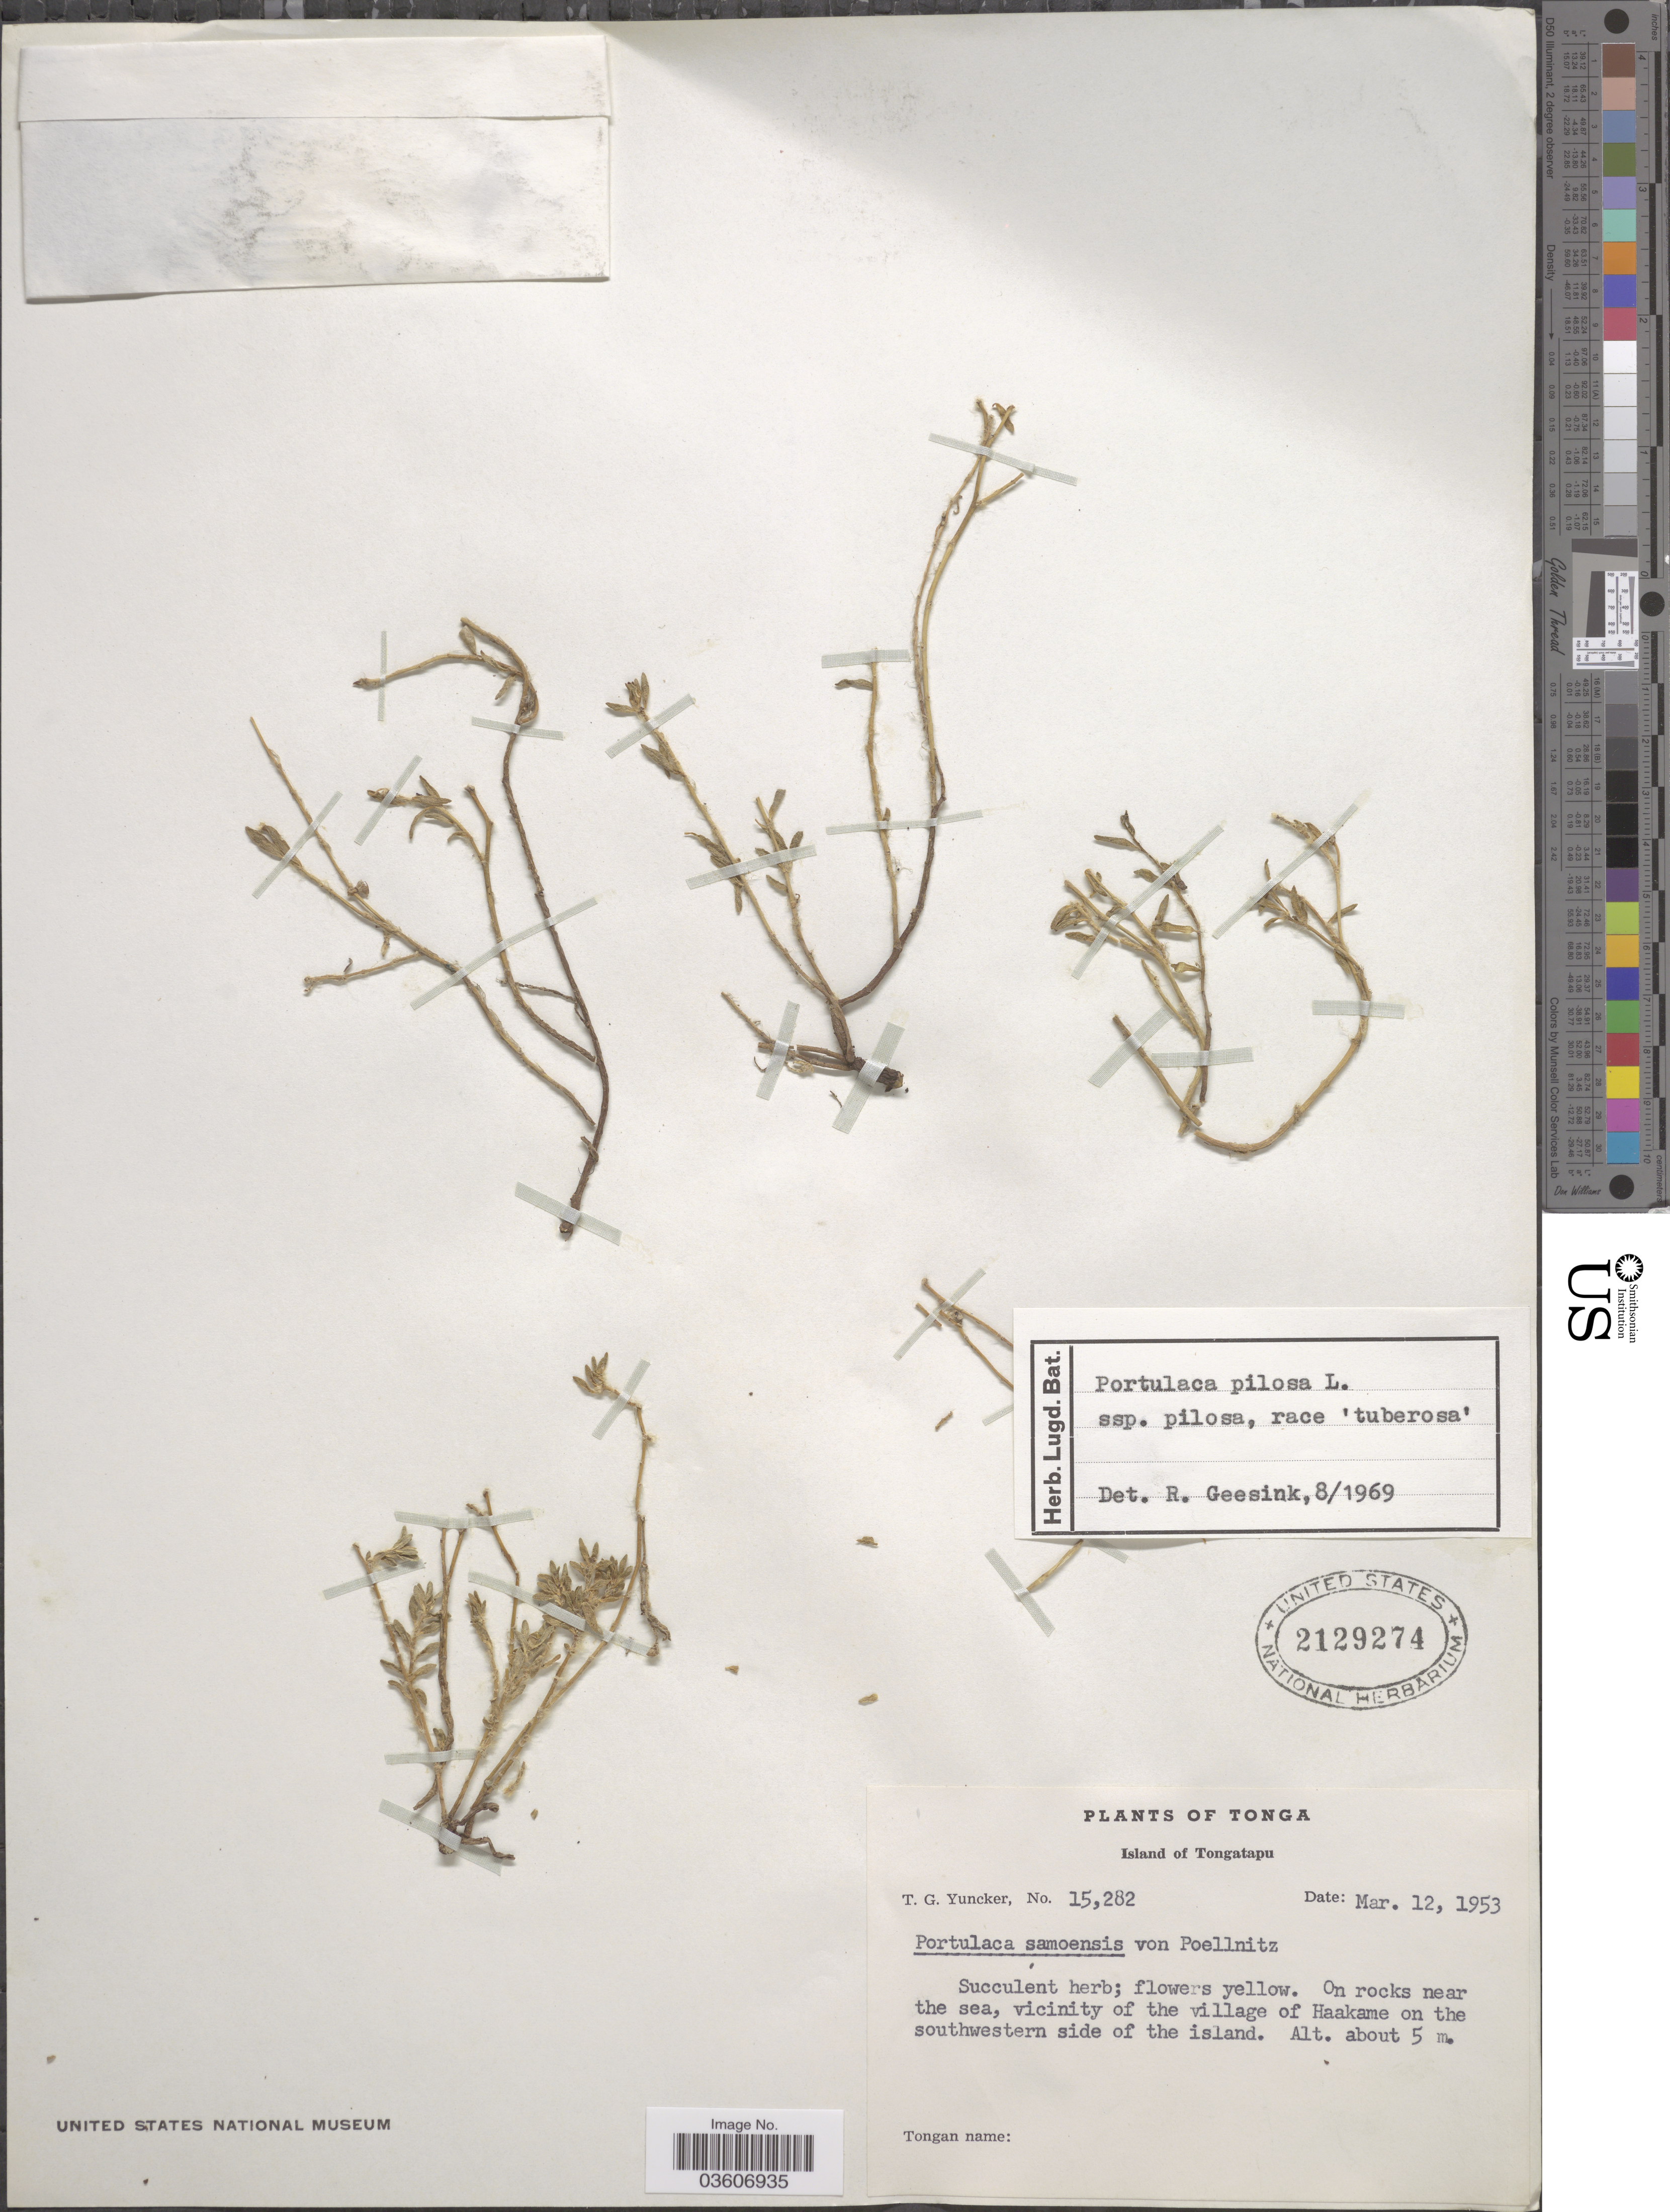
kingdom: Plantae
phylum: Tracheophyta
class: Magnoliopsida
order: Caryophyllales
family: Portulacaceae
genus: Portulaca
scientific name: Portulaca australis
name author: Endl.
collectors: T. G. Yuncker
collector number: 15282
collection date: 1953-03-12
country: Tonga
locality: Island of Tongatapu. Vicinity of the village of Haakame on the southwestern side of the island.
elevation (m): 5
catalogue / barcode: US 2129274